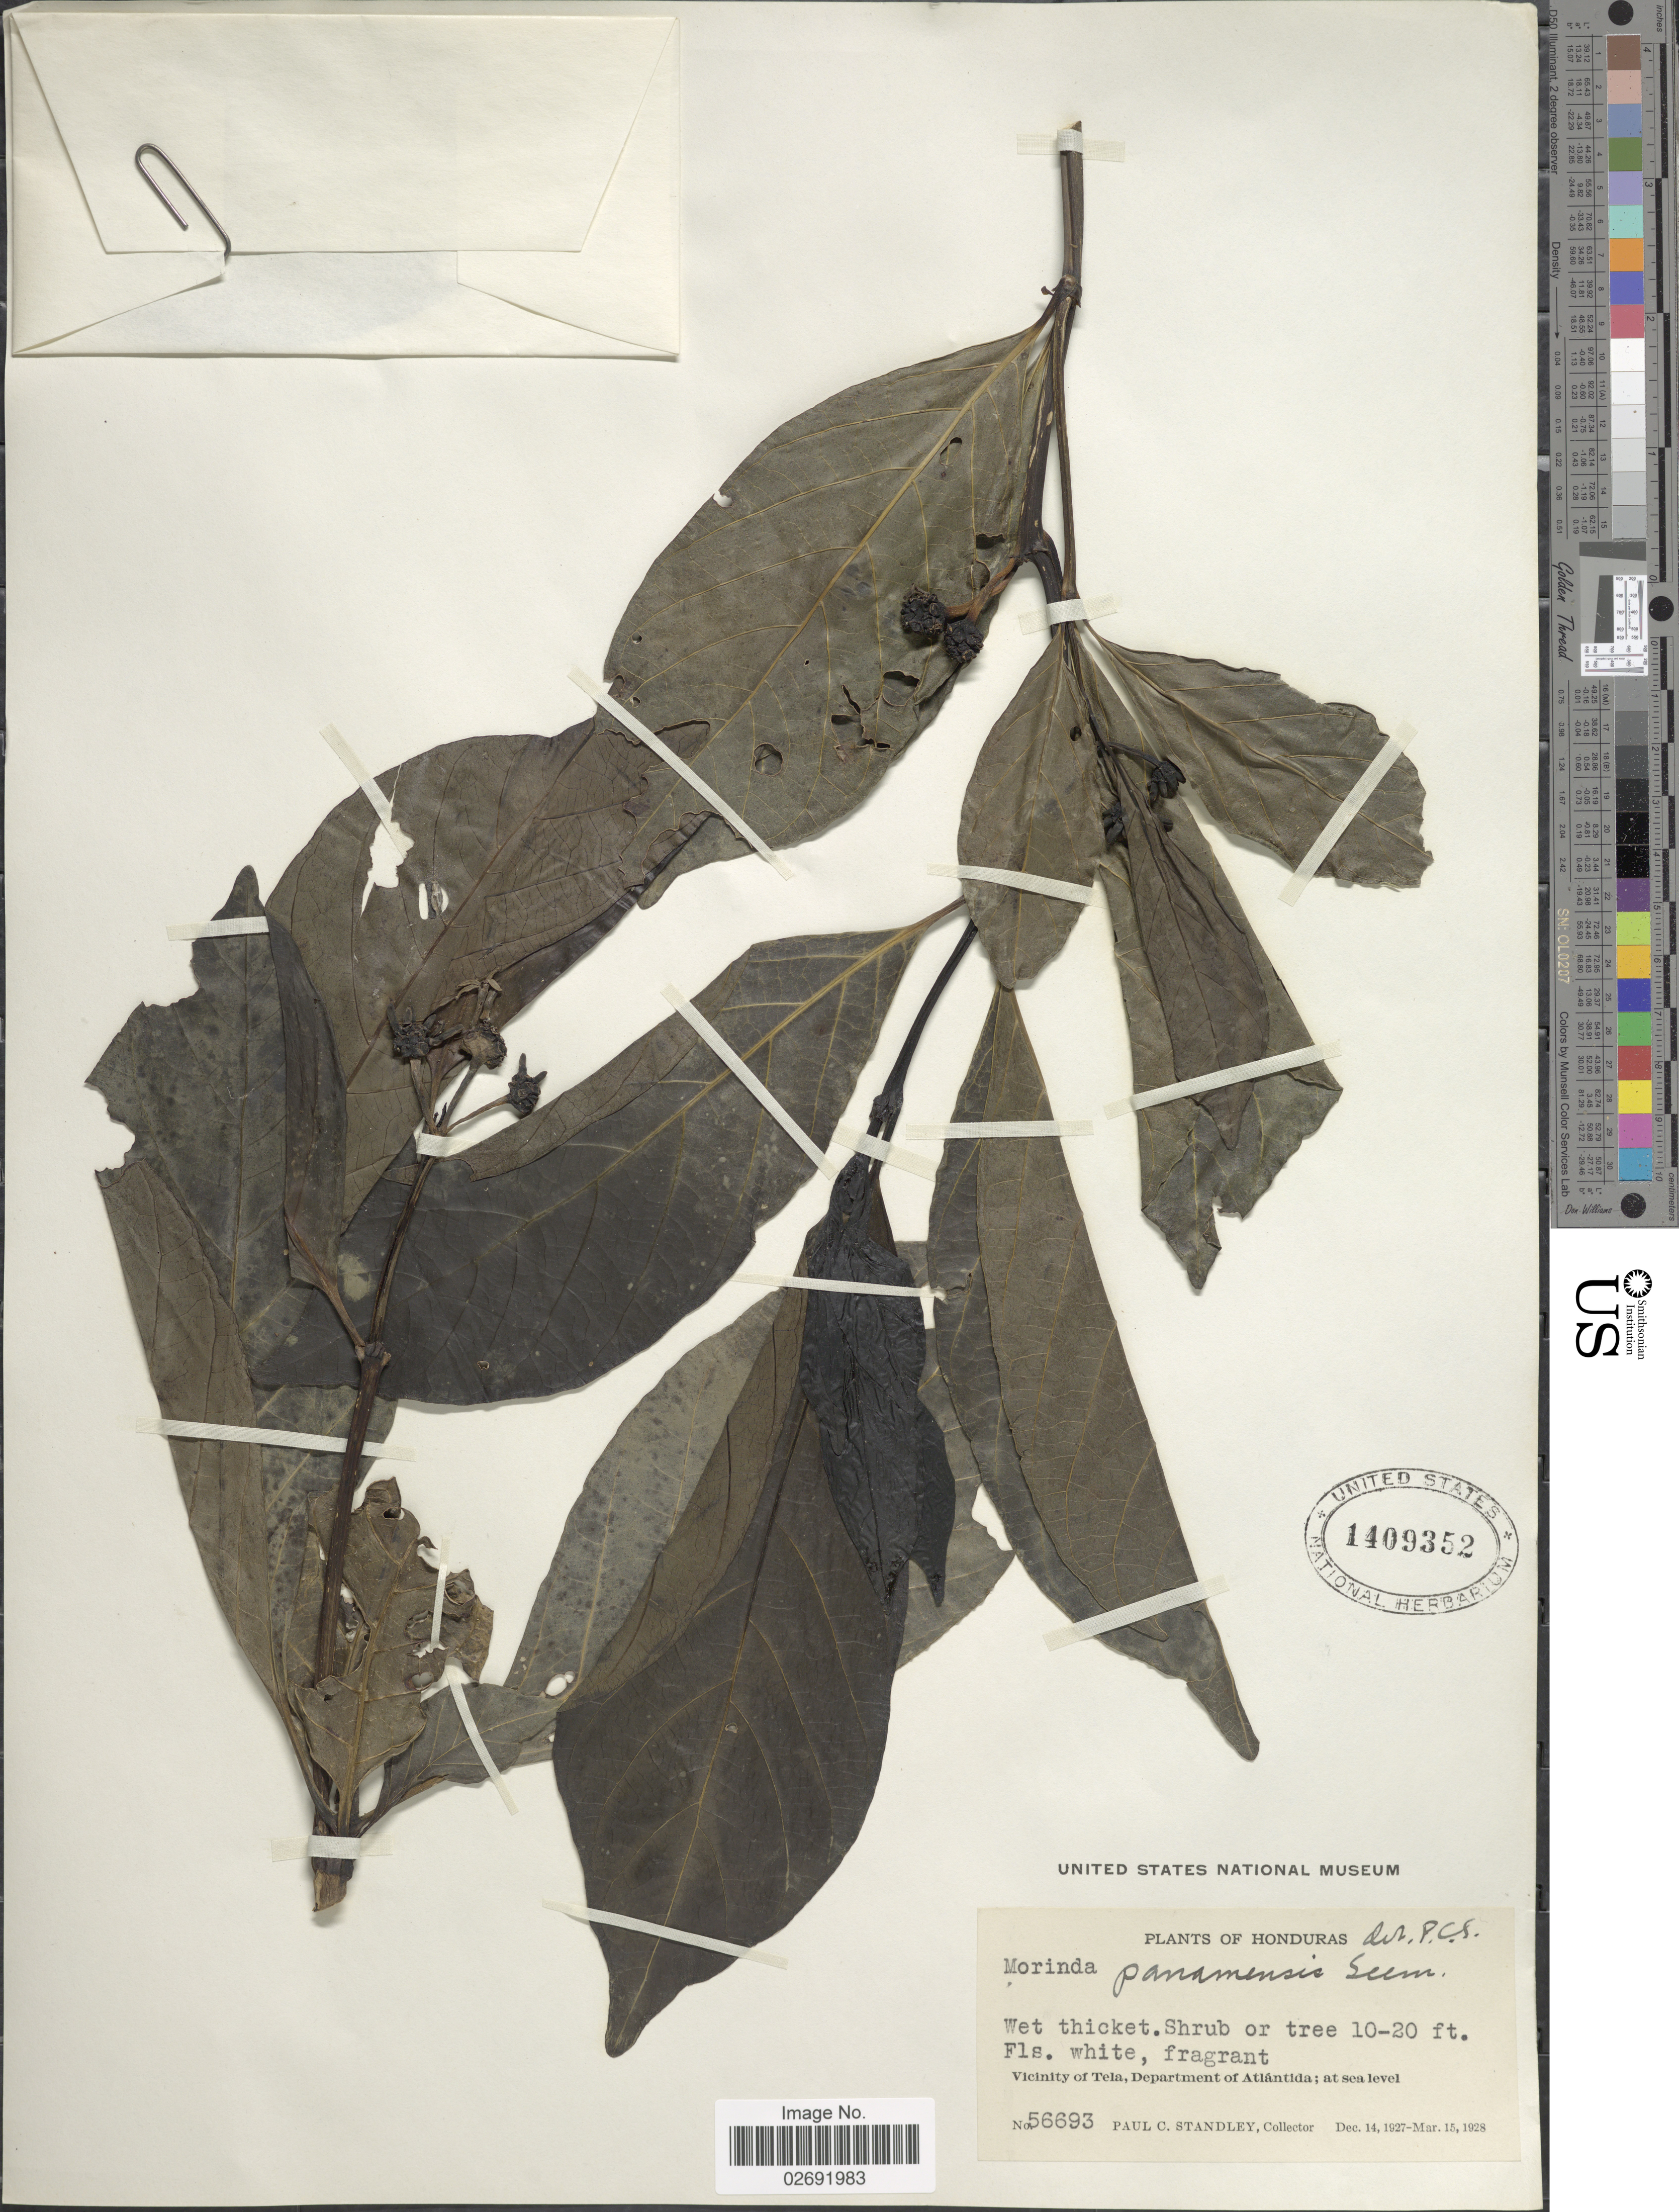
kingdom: Plantae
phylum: Tracheophyta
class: Magnoliopsida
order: Gentianales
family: Rubiaceae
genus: Morinda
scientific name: Morinda panamensis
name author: Seem.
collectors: P. C. Standley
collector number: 56693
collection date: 1927-12-14/1928-03-15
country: Honduras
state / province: Atlántida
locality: Wet thicket, Vicinity of Tela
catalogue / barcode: US 1409352